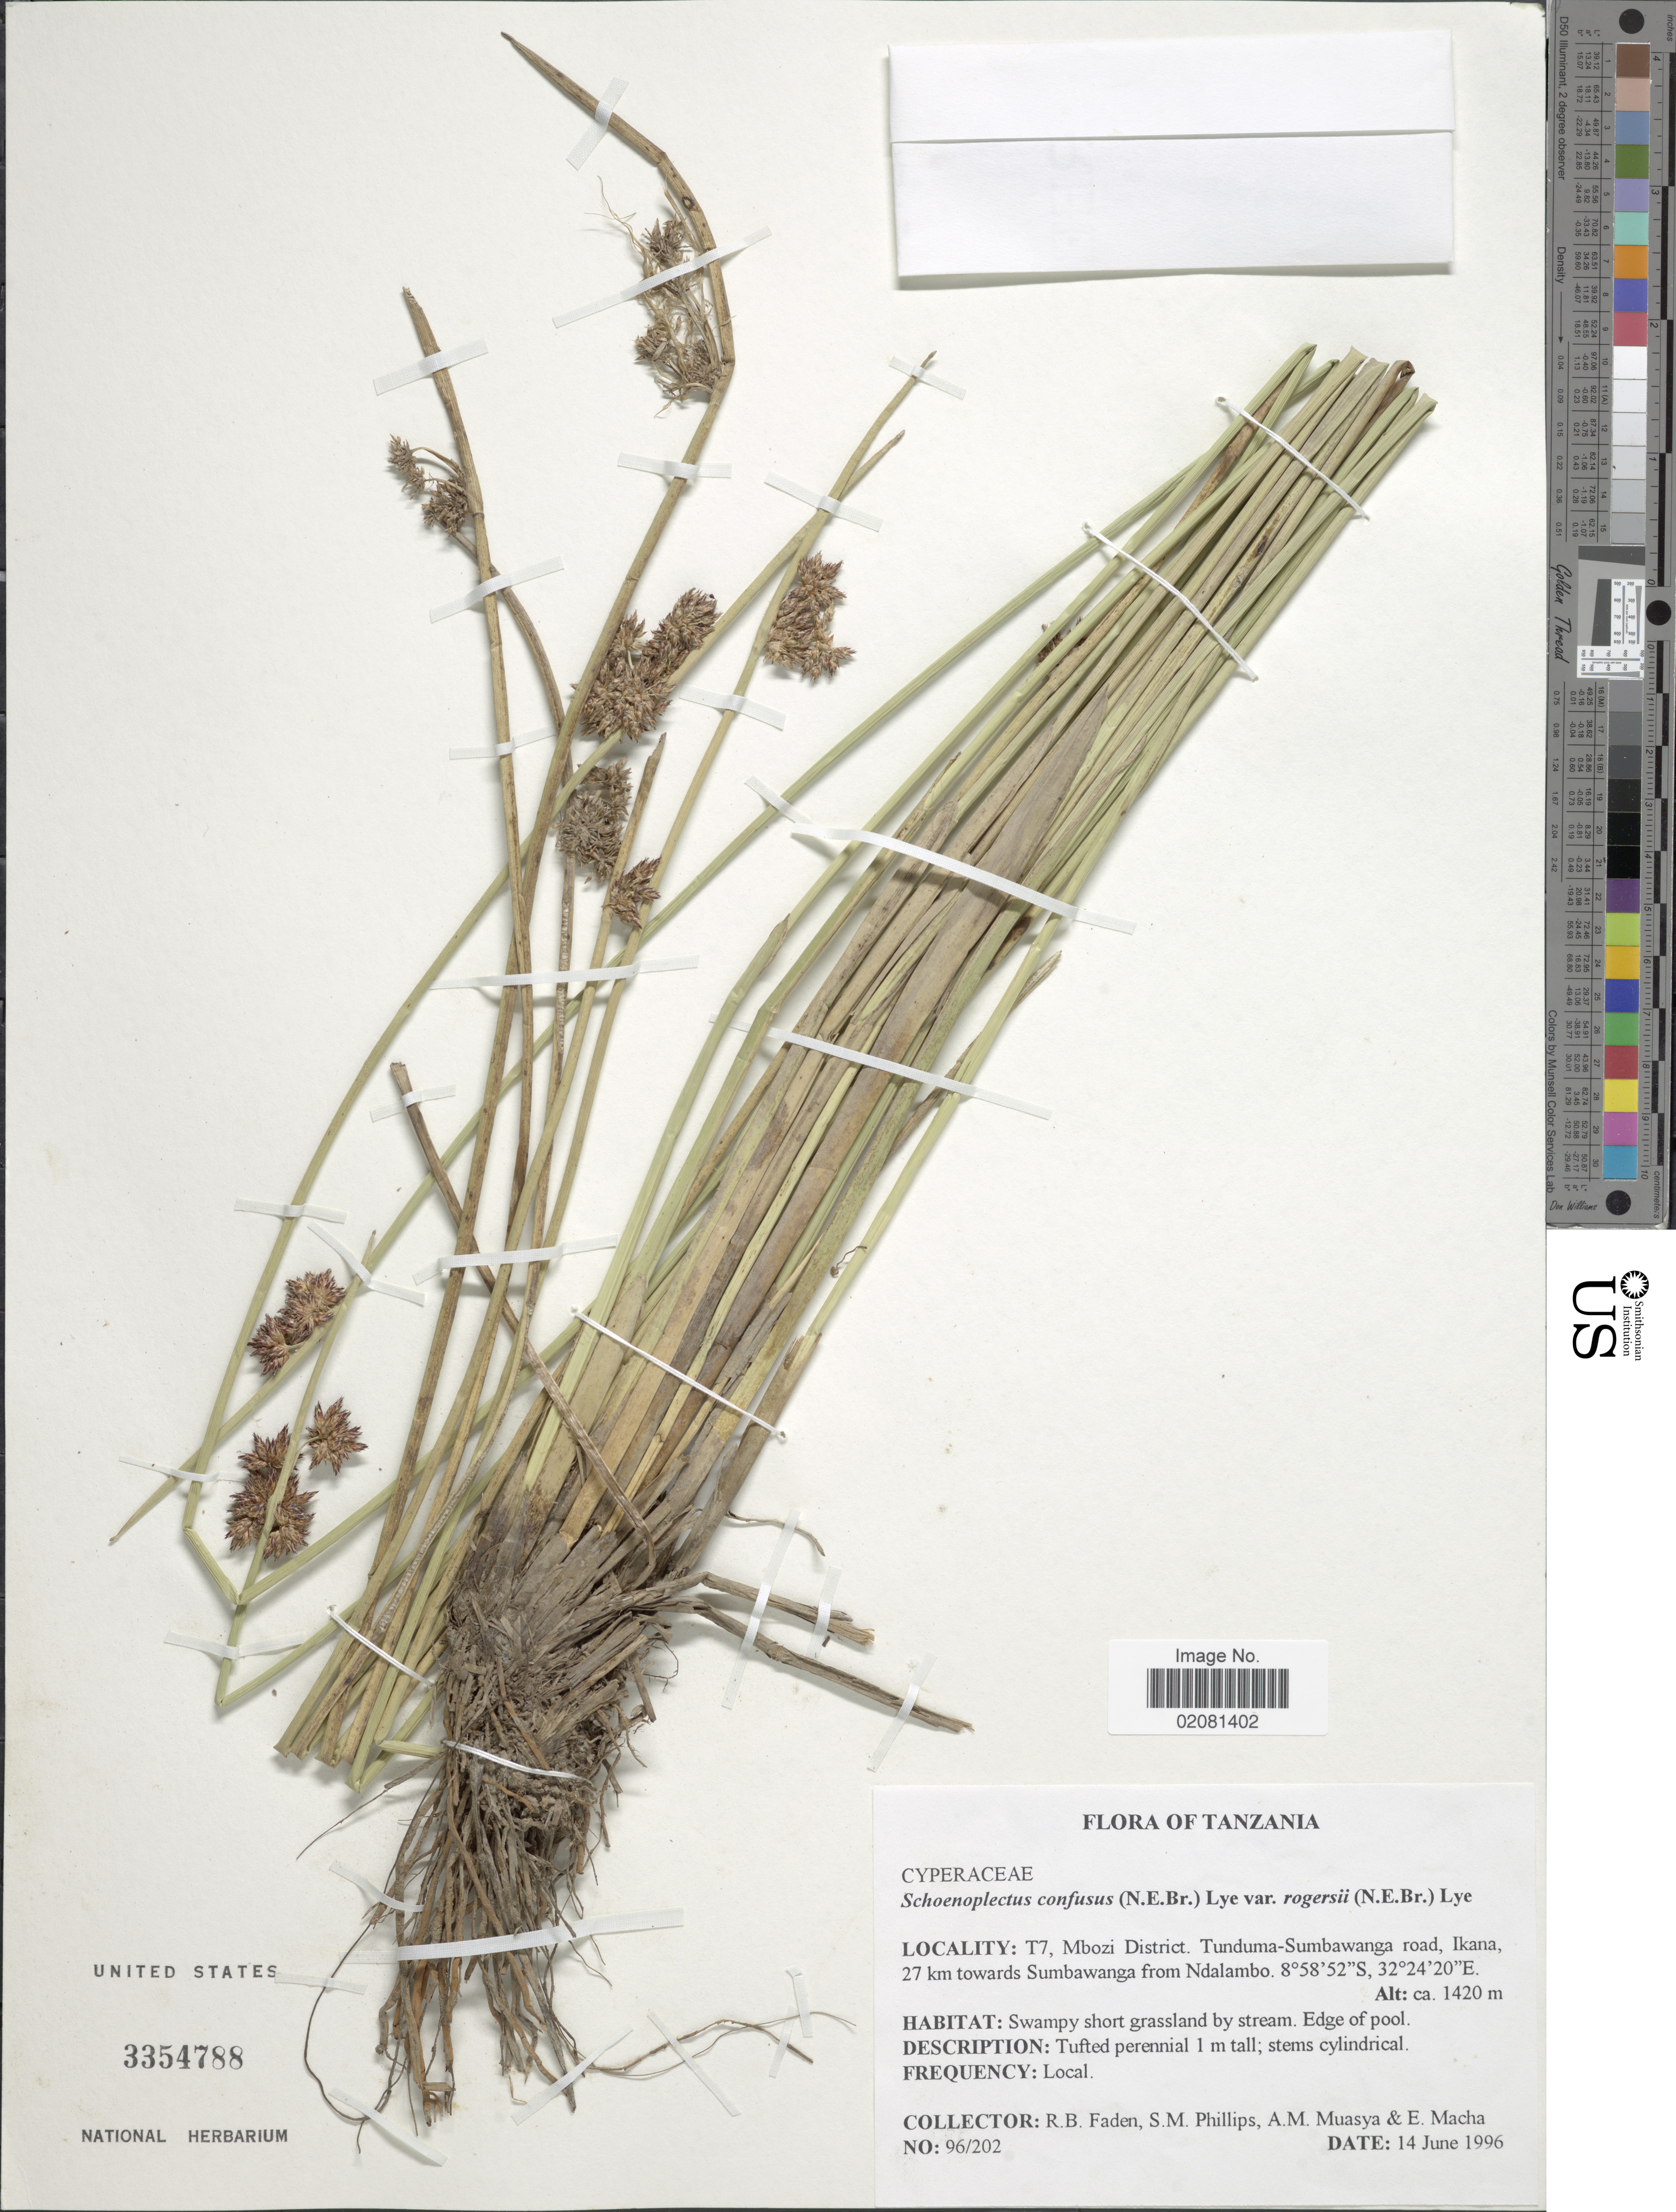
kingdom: Plantae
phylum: Tracheophyta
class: Liliopsida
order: Poales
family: Cyperaceae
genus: Schoenoplectus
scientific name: Schoenoplectus muricinux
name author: (C.B. Clarke) J. Raynal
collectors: R. B. Faden, S. M. Phillips, A. Muasya & E. Macha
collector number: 96/202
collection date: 1996-06-14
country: Tanzania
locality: T7, Mbozi District. Tunduma-Sumbawanga road, Ikana, 27 km towards Sumbawanga from Ndalambo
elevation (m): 1420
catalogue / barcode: US 3354788